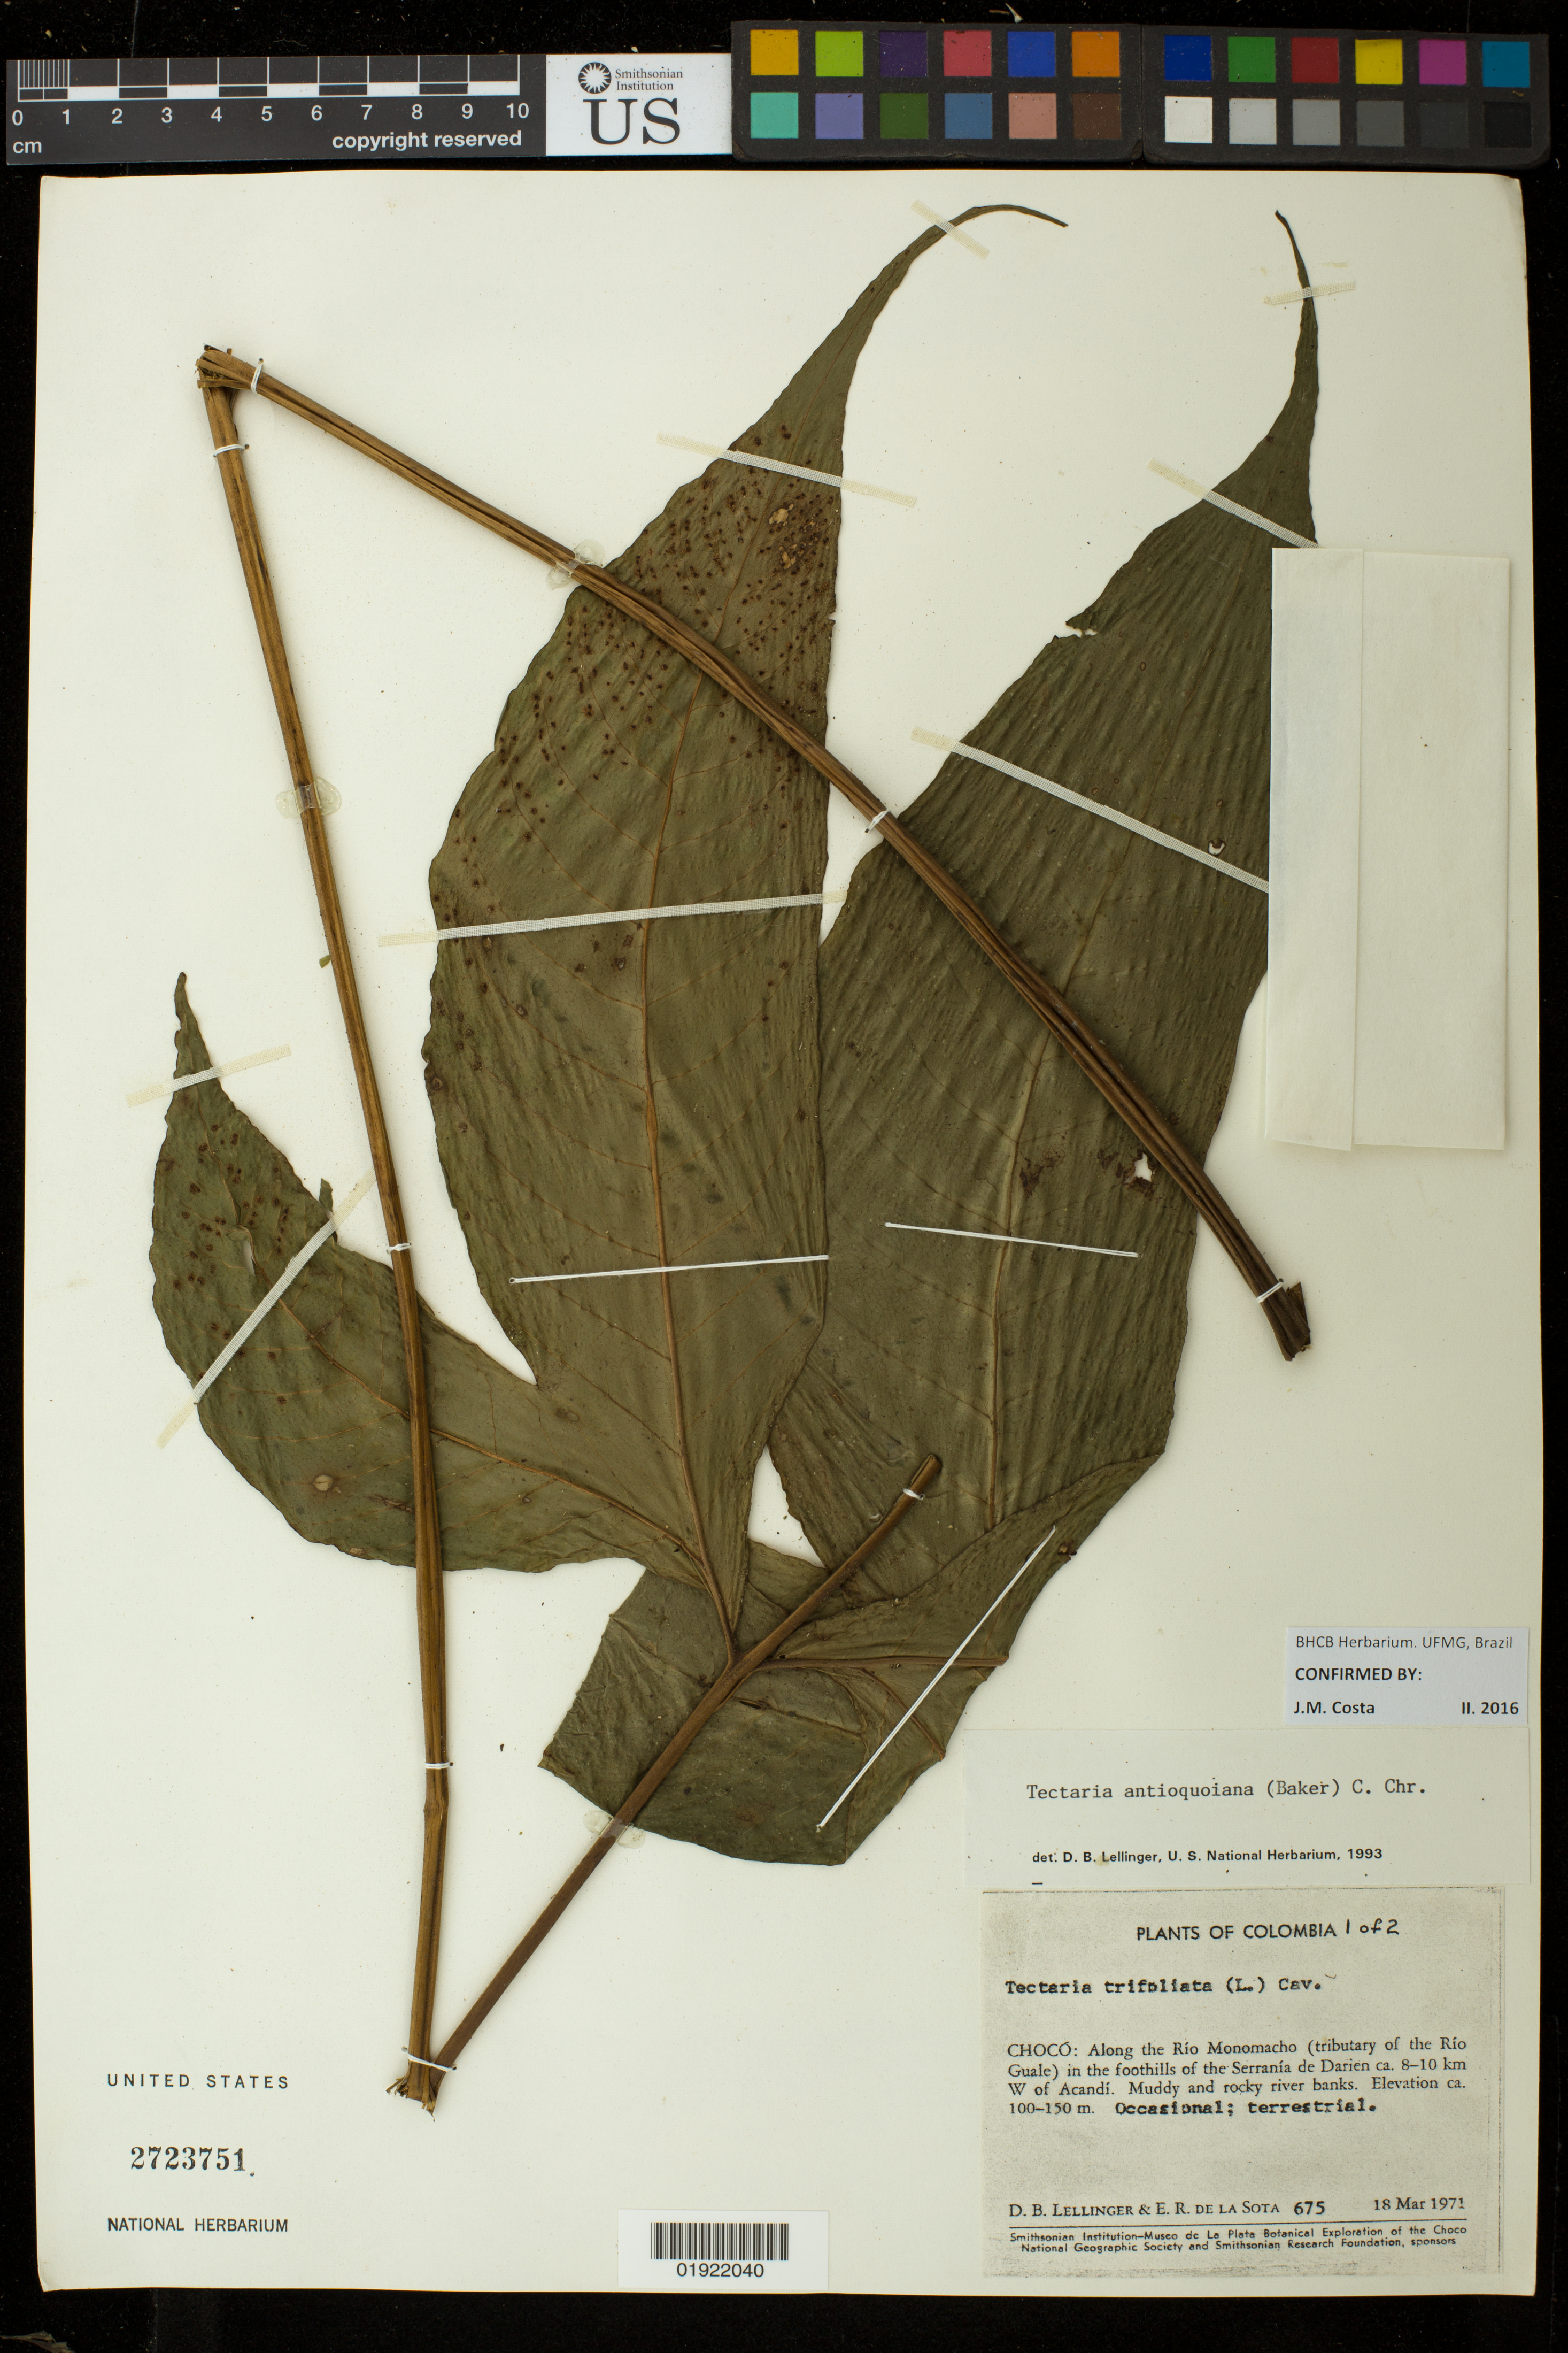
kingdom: Plantae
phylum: Tracheophyta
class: Polypodiopsida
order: Polypodiales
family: Tectariaceae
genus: Tectaria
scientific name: Tectaria antioquoiana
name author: (Baker) C. Chr.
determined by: Costa, J. M.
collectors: D. B. Lellinger & E. R. de la Sota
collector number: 675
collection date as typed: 18 Mar 1971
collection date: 1971-03-18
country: Colombia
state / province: Choco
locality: along the Rio Monomacho (tributary of the Rio Guale) in the foothills of the Serrania de Darien ca. 8-10 km W of Acandi.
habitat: muddy and rocky river banks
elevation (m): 100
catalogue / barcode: US 2723751